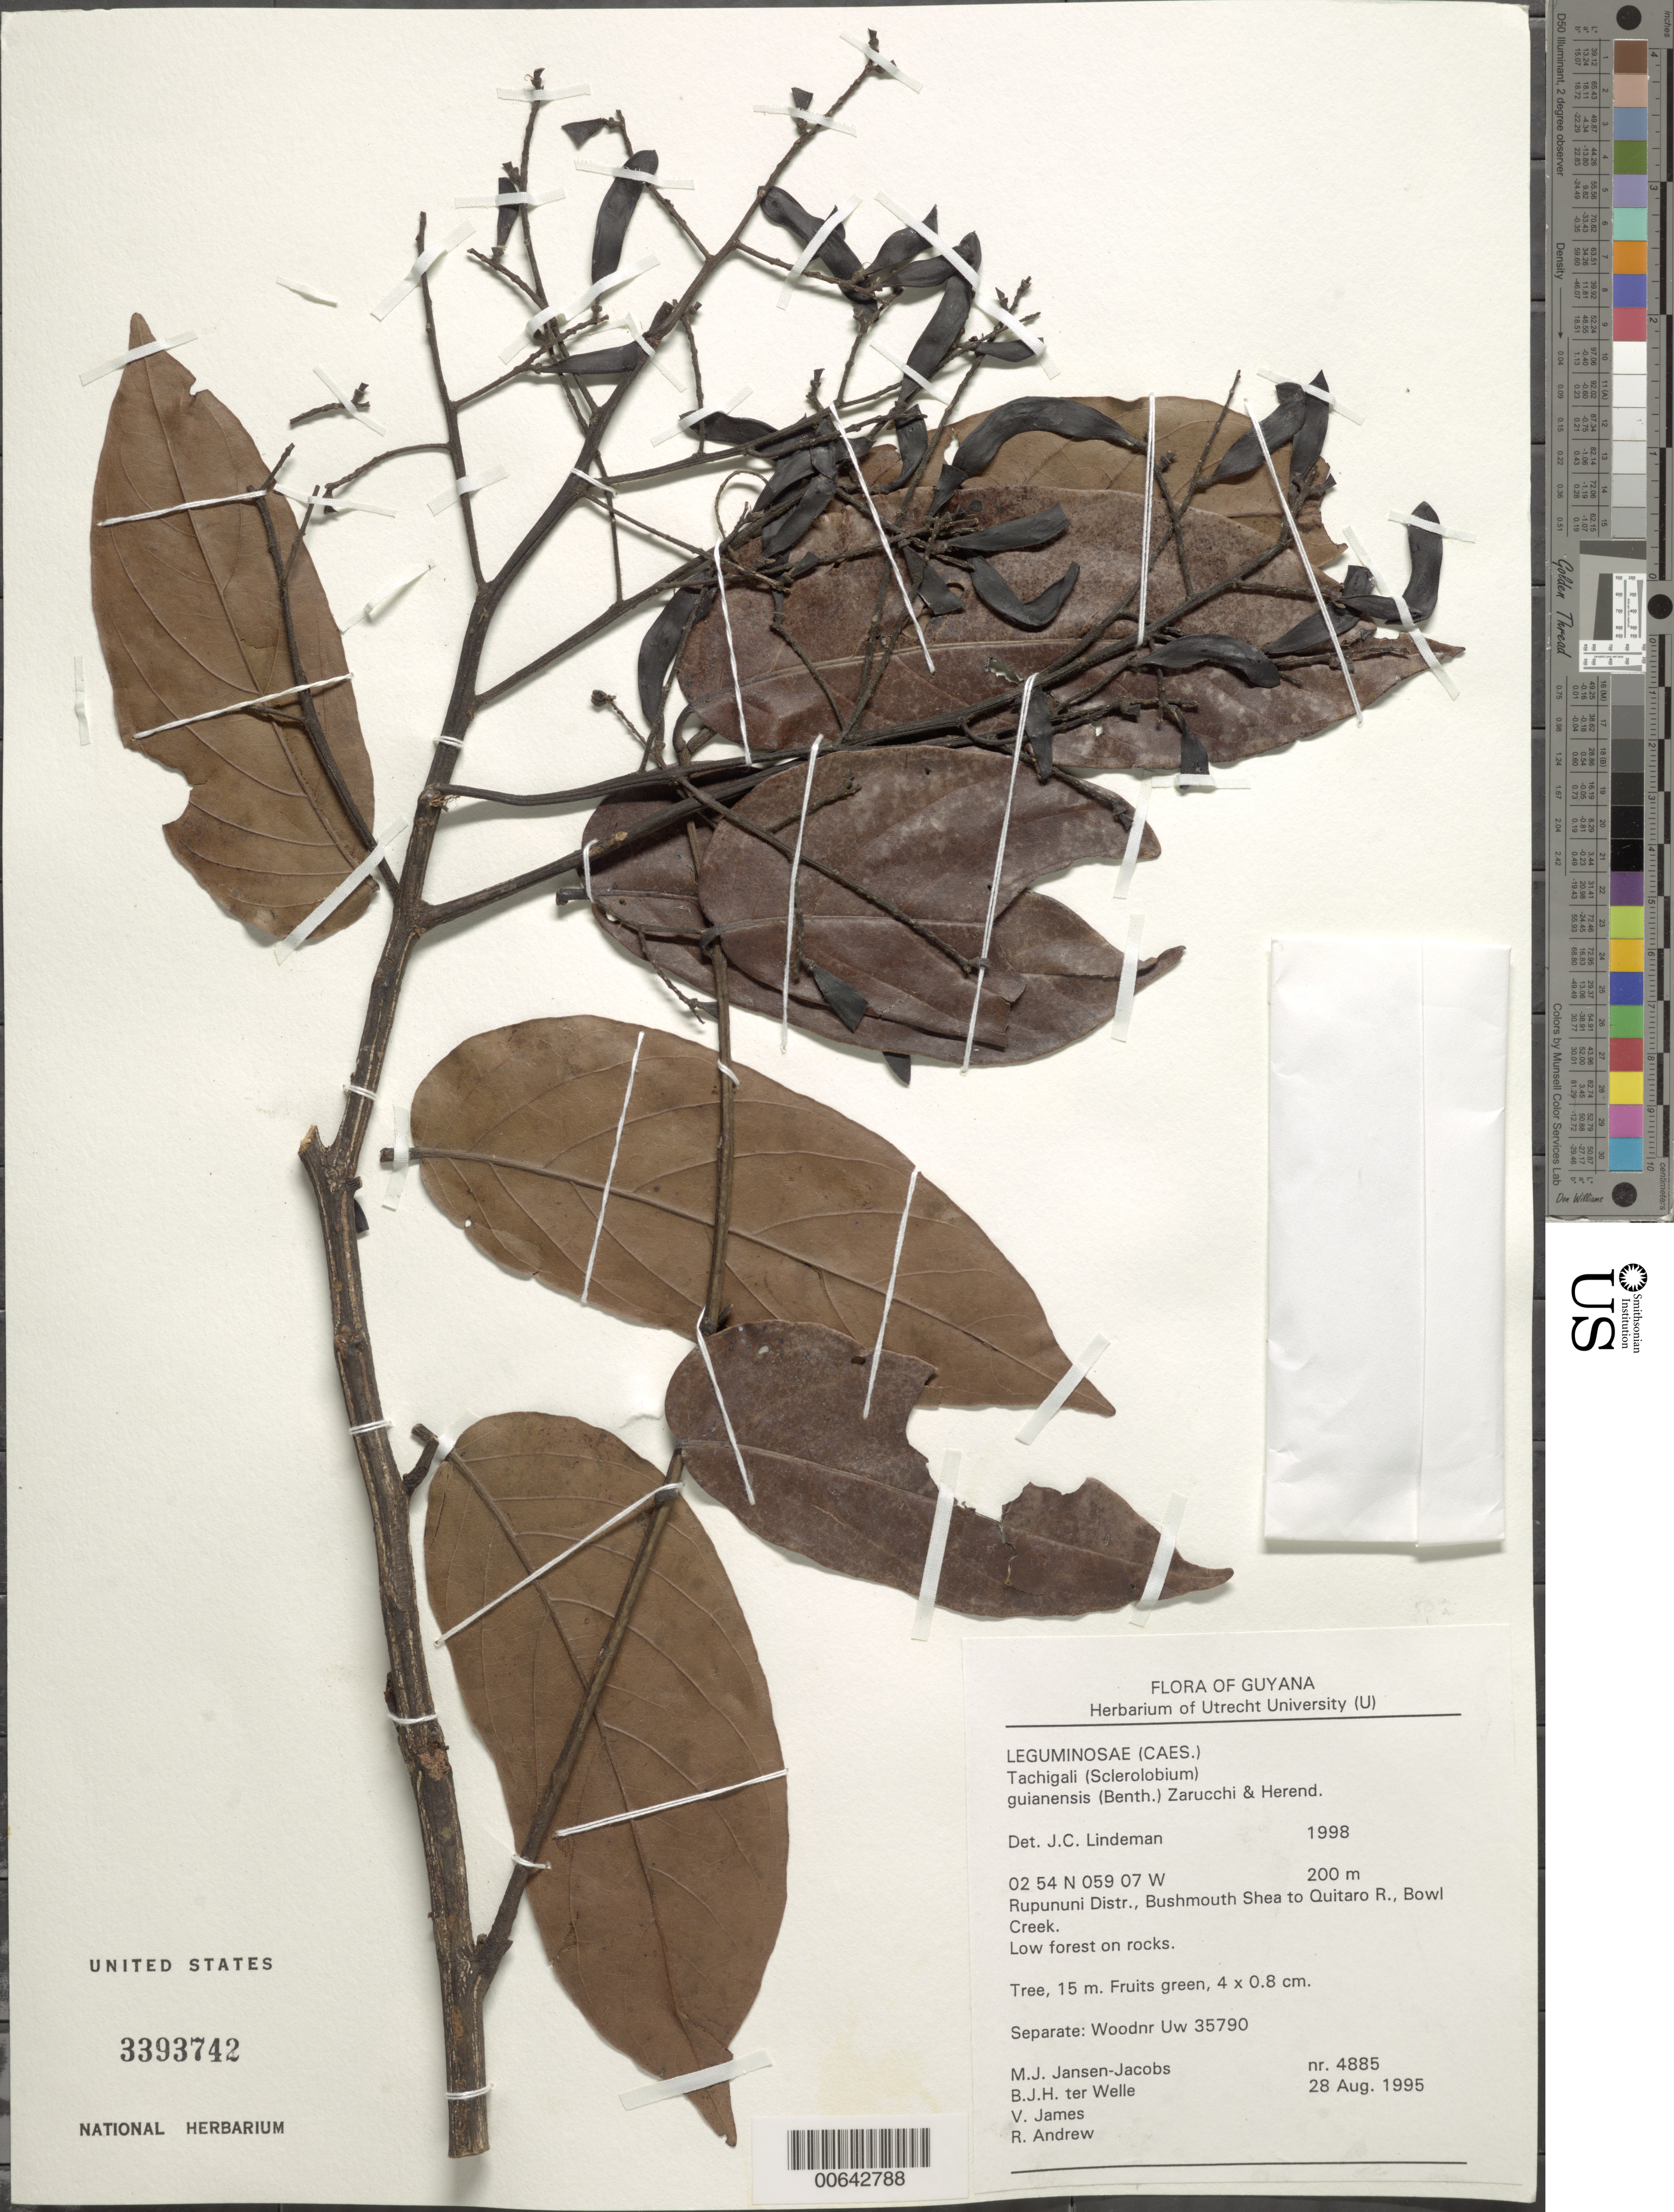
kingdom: Plantae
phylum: Tracheophyta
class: Magnoliopsida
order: Fabales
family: Fabaceae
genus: Tachigali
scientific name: Tachigali guianensis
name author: (Benth.) Zarucchi & Herend.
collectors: M. J. Jansen-Jacobs, B. ter Welle, V. James & R. Andrew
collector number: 4885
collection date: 1995-08-28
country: Guyana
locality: Rupununi Distr. Bushmeat Shea to Quitaro R., Bowl Creek.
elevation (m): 200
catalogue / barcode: US 3393742